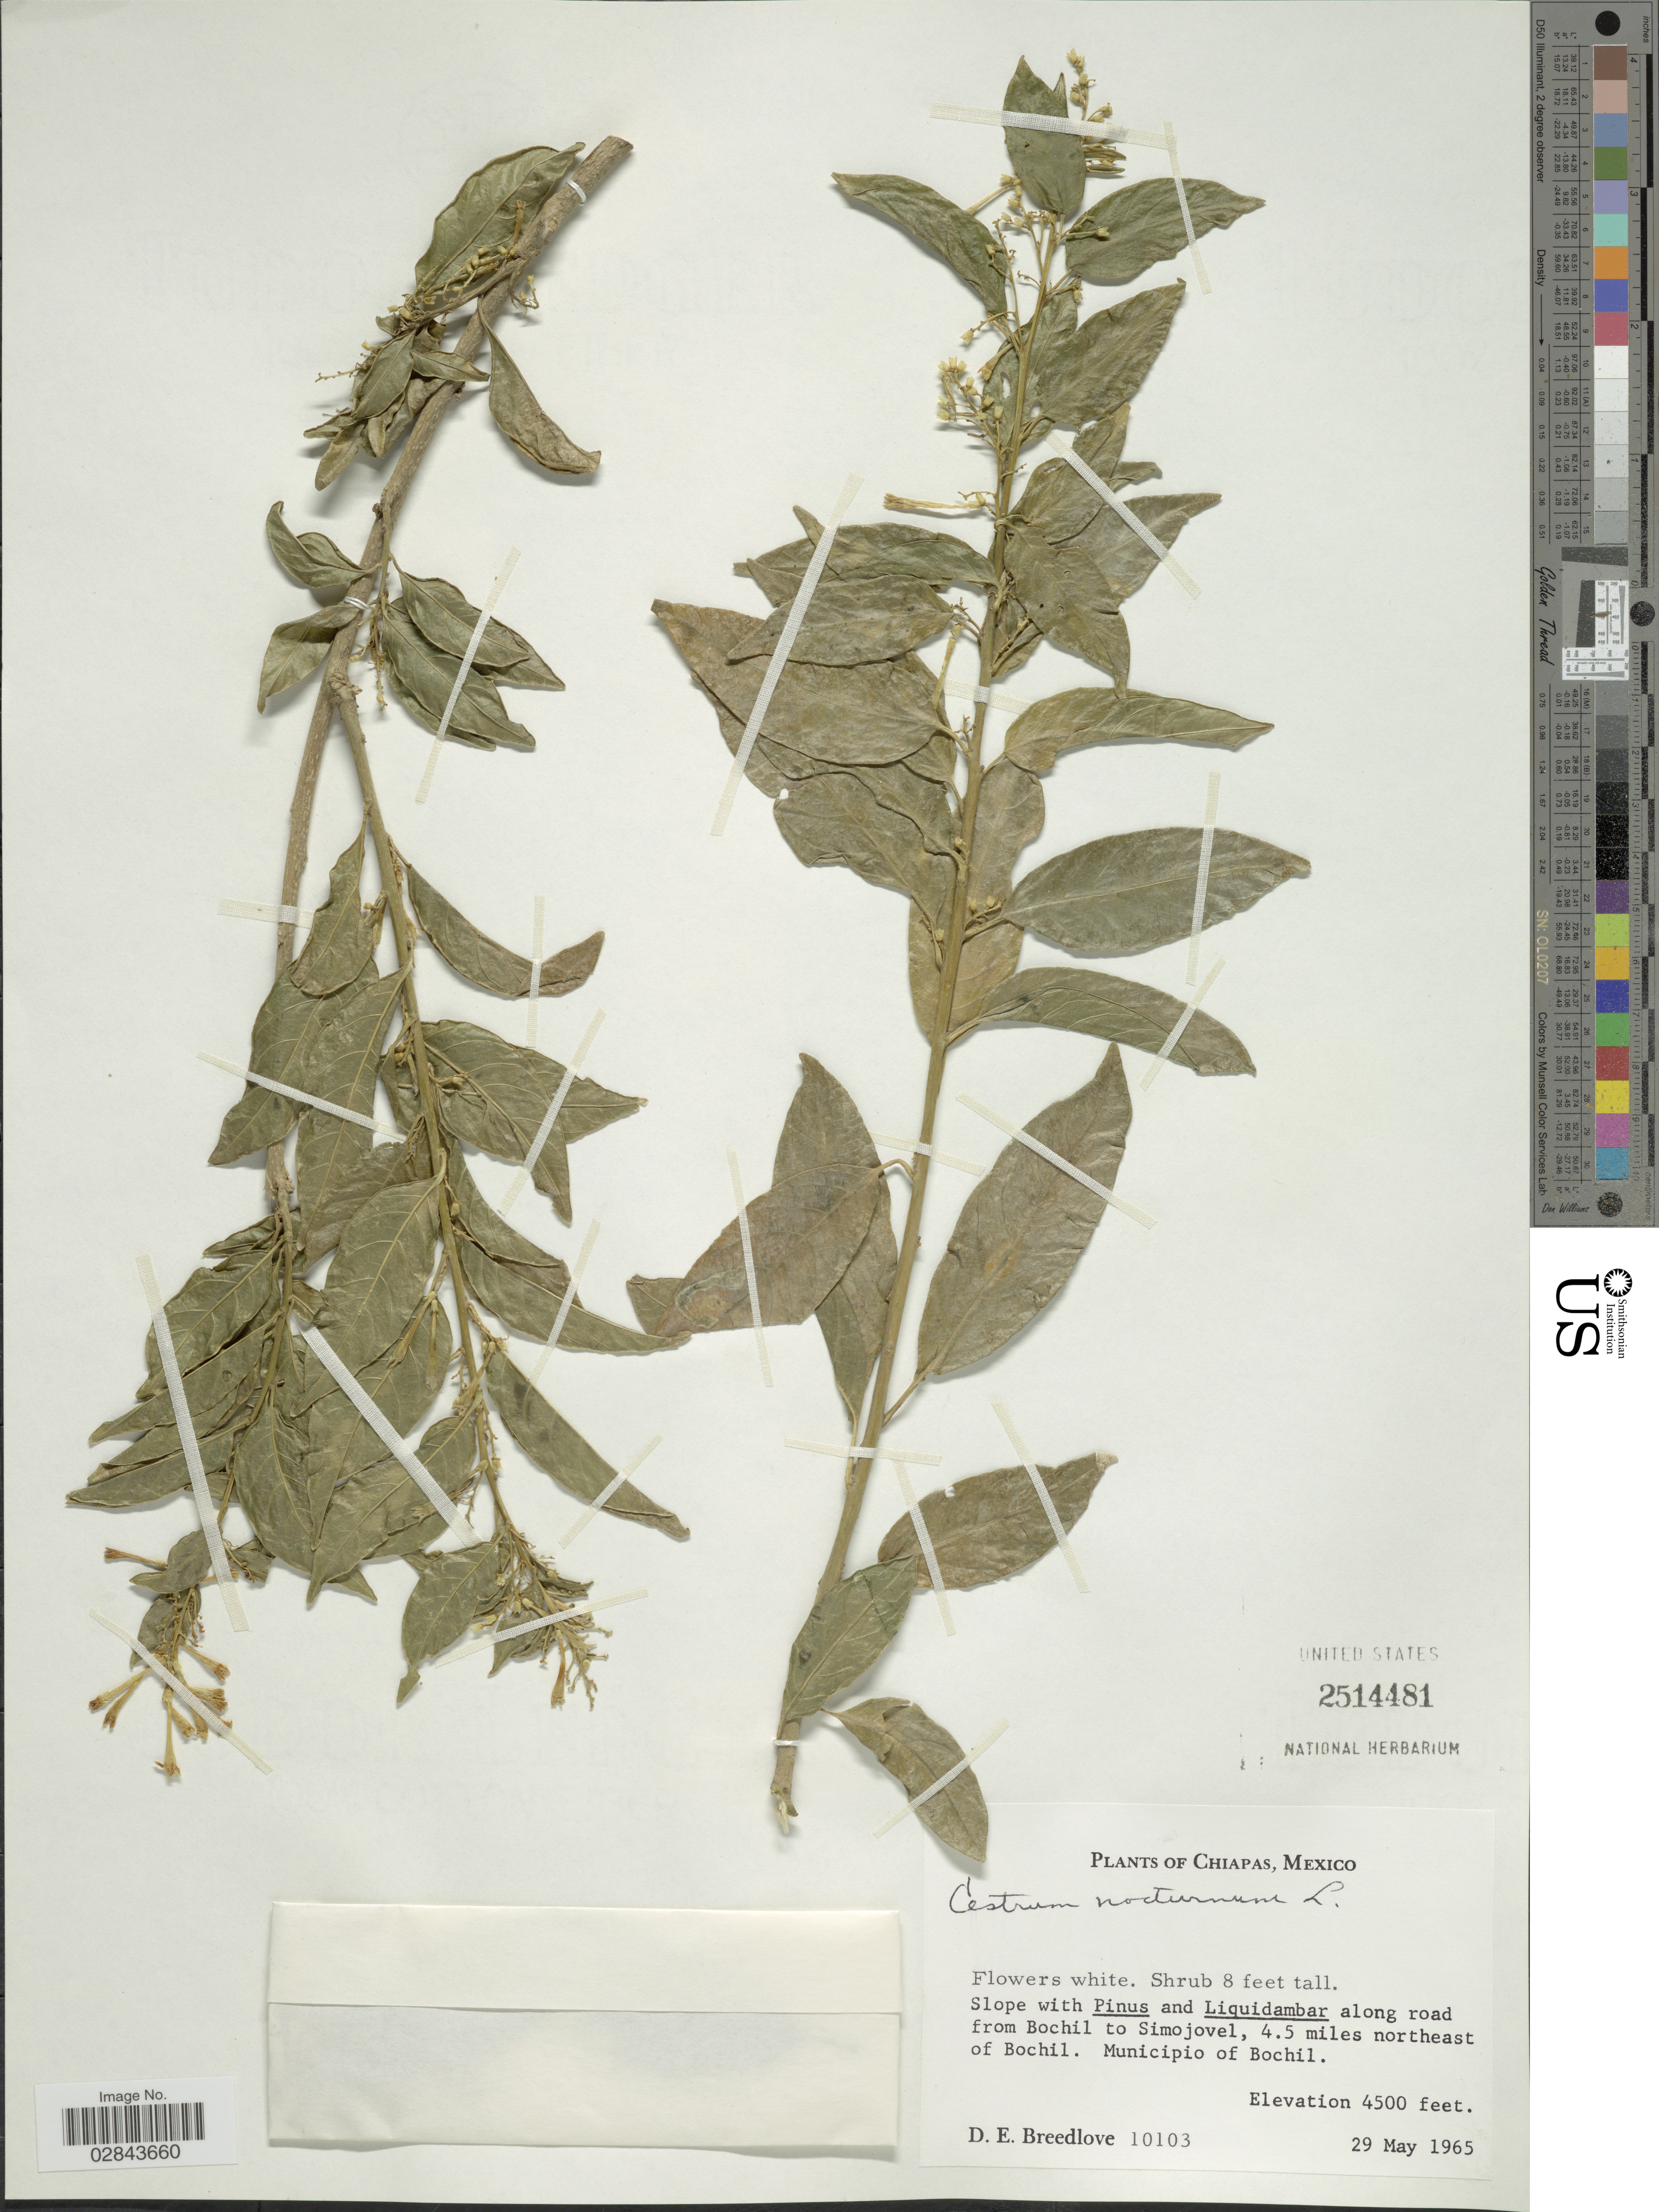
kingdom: Plantae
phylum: Tracheophyta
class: Magnoliopsida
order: Solanales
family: Solanaceae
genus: Cestrum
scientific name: Cestrum nocturnum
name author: L.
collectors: D. E. Breedlove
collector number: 10103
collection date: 1965-05-29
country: Mexico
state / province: Chiapas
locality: Along road from Bochil to Simojovel, 4.5 miles northeast of Bochil. Municipio of Bochil.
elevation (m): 1372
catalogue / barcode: US 2514481